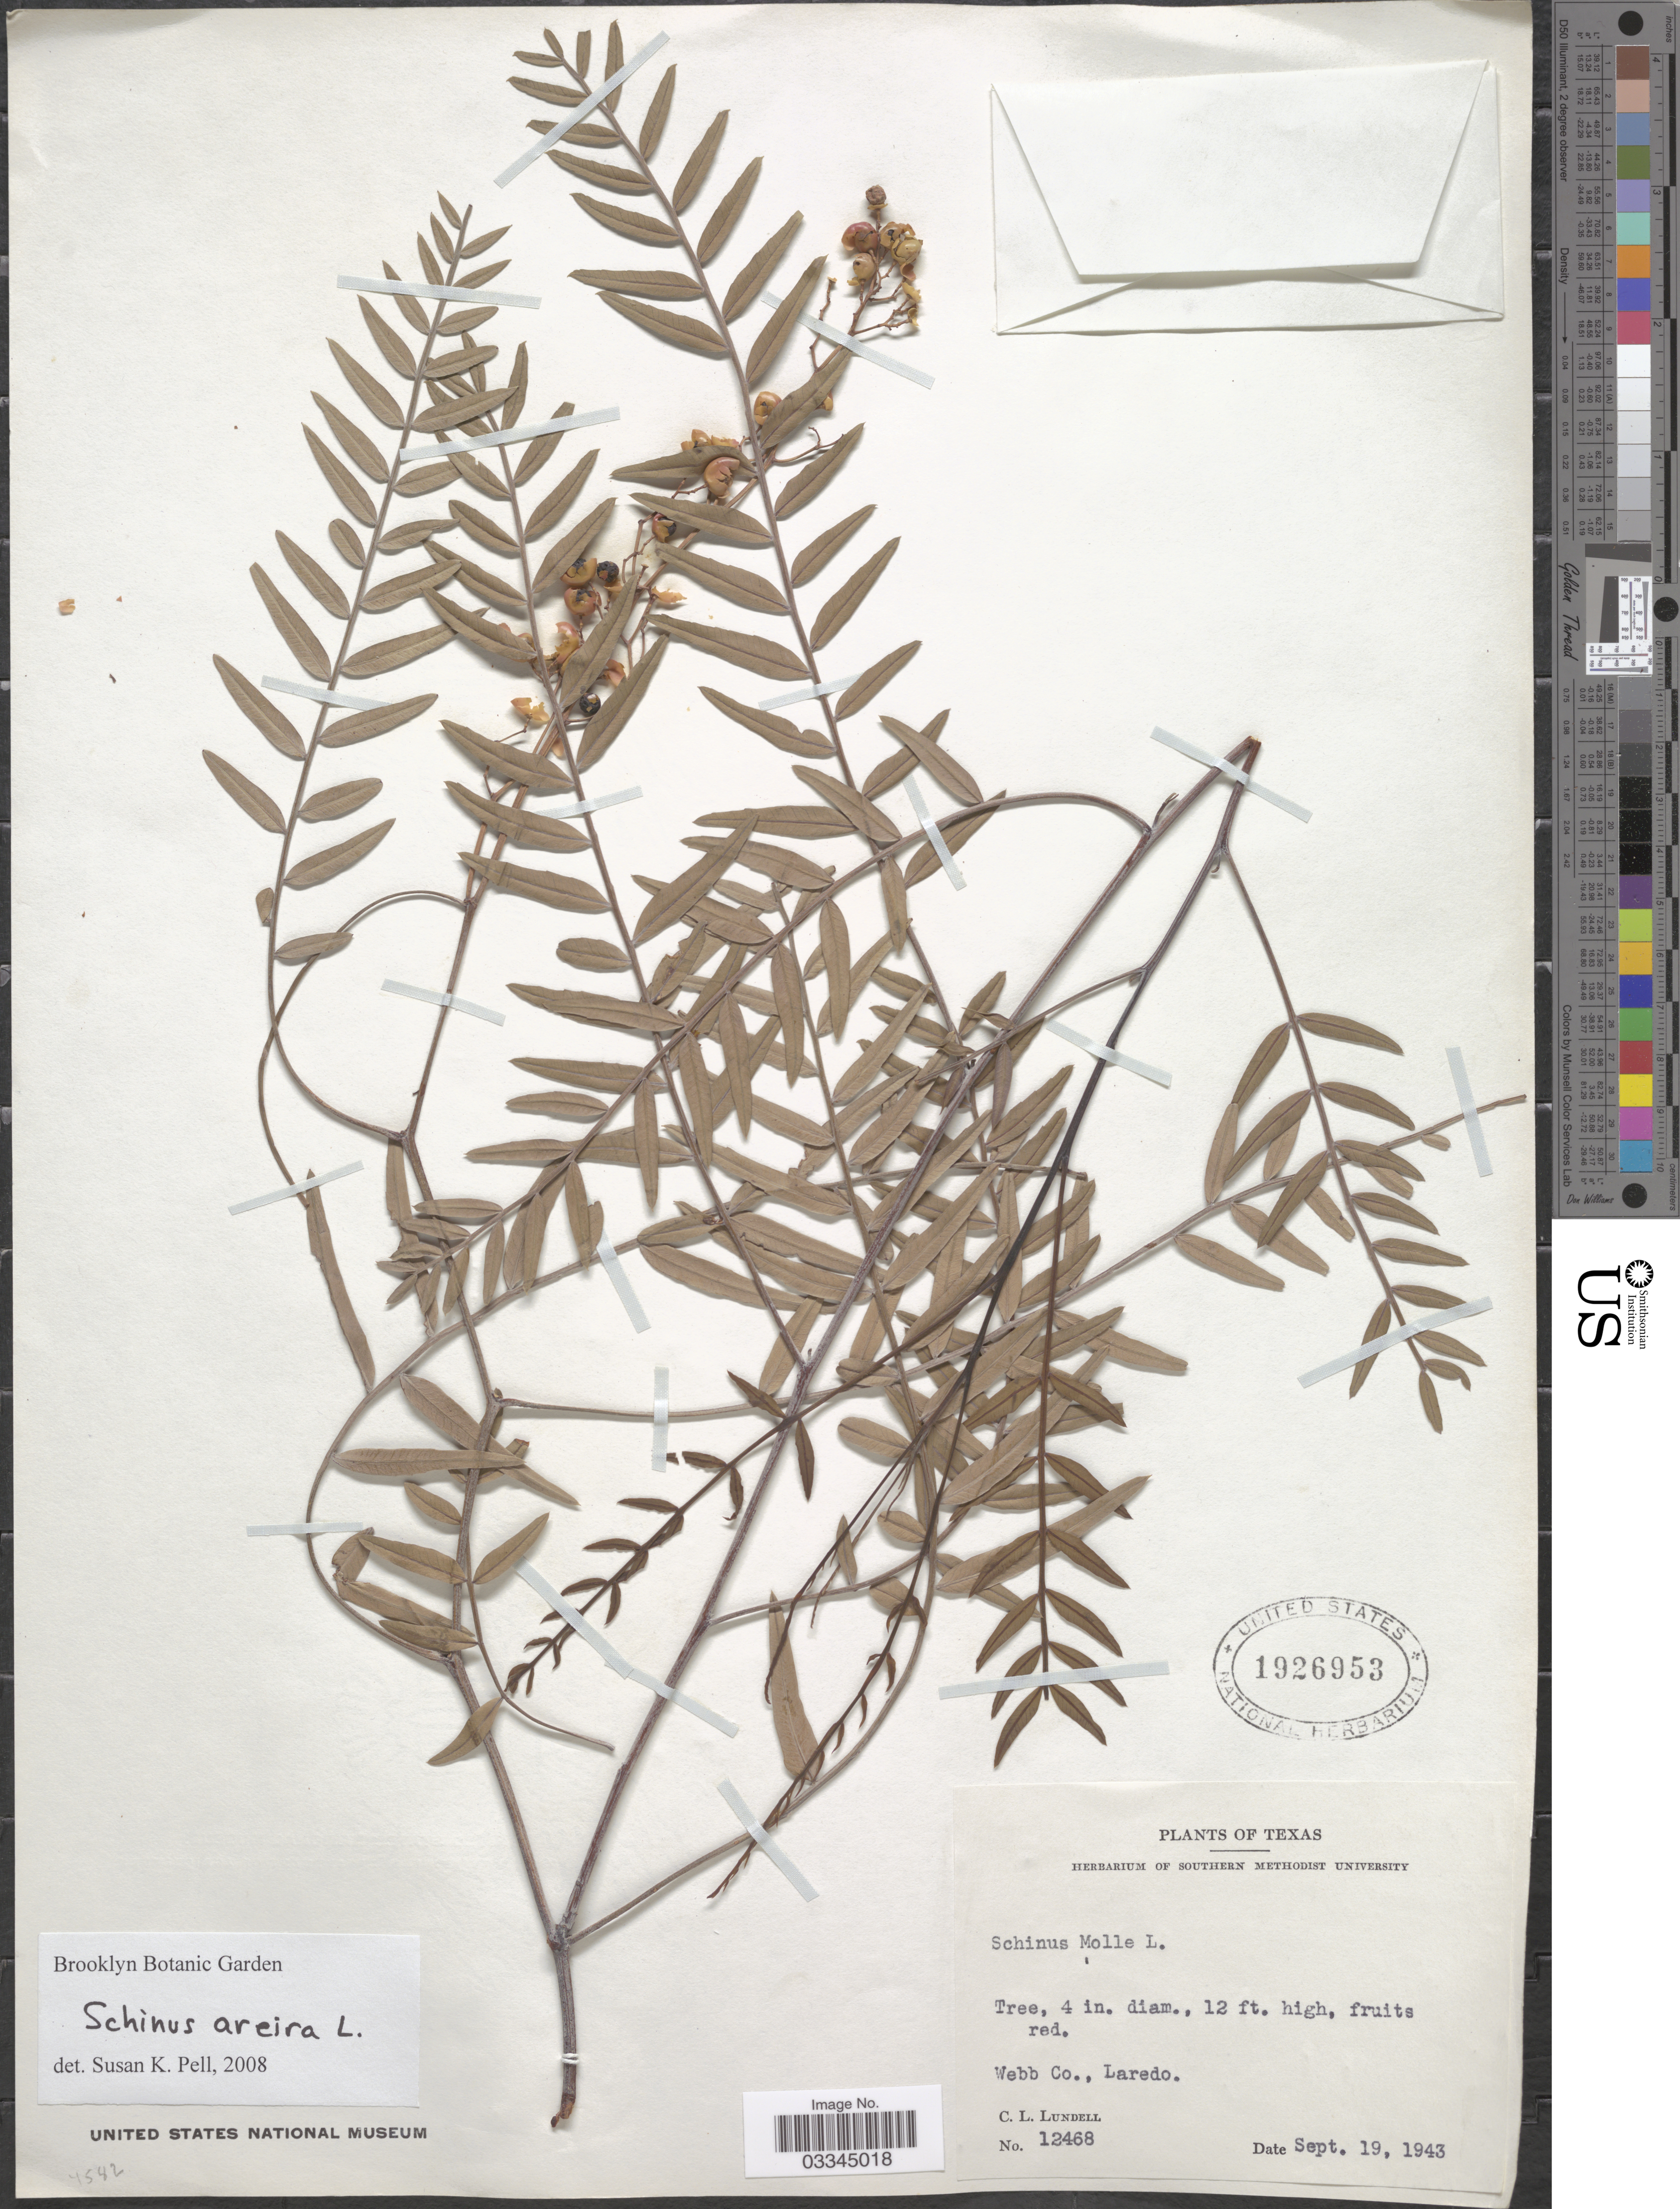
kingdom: Plantae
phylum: Tracheophyta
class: Magnoliopsida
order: Sapindales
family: Anacardiaceae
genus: Schinus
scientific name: Schinus molle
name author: L.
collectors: C. L. Lundell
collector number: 12468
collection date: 1943-09-19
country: United States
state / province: Texas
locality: Webb Co., Laredo.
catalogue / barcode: US 1926953